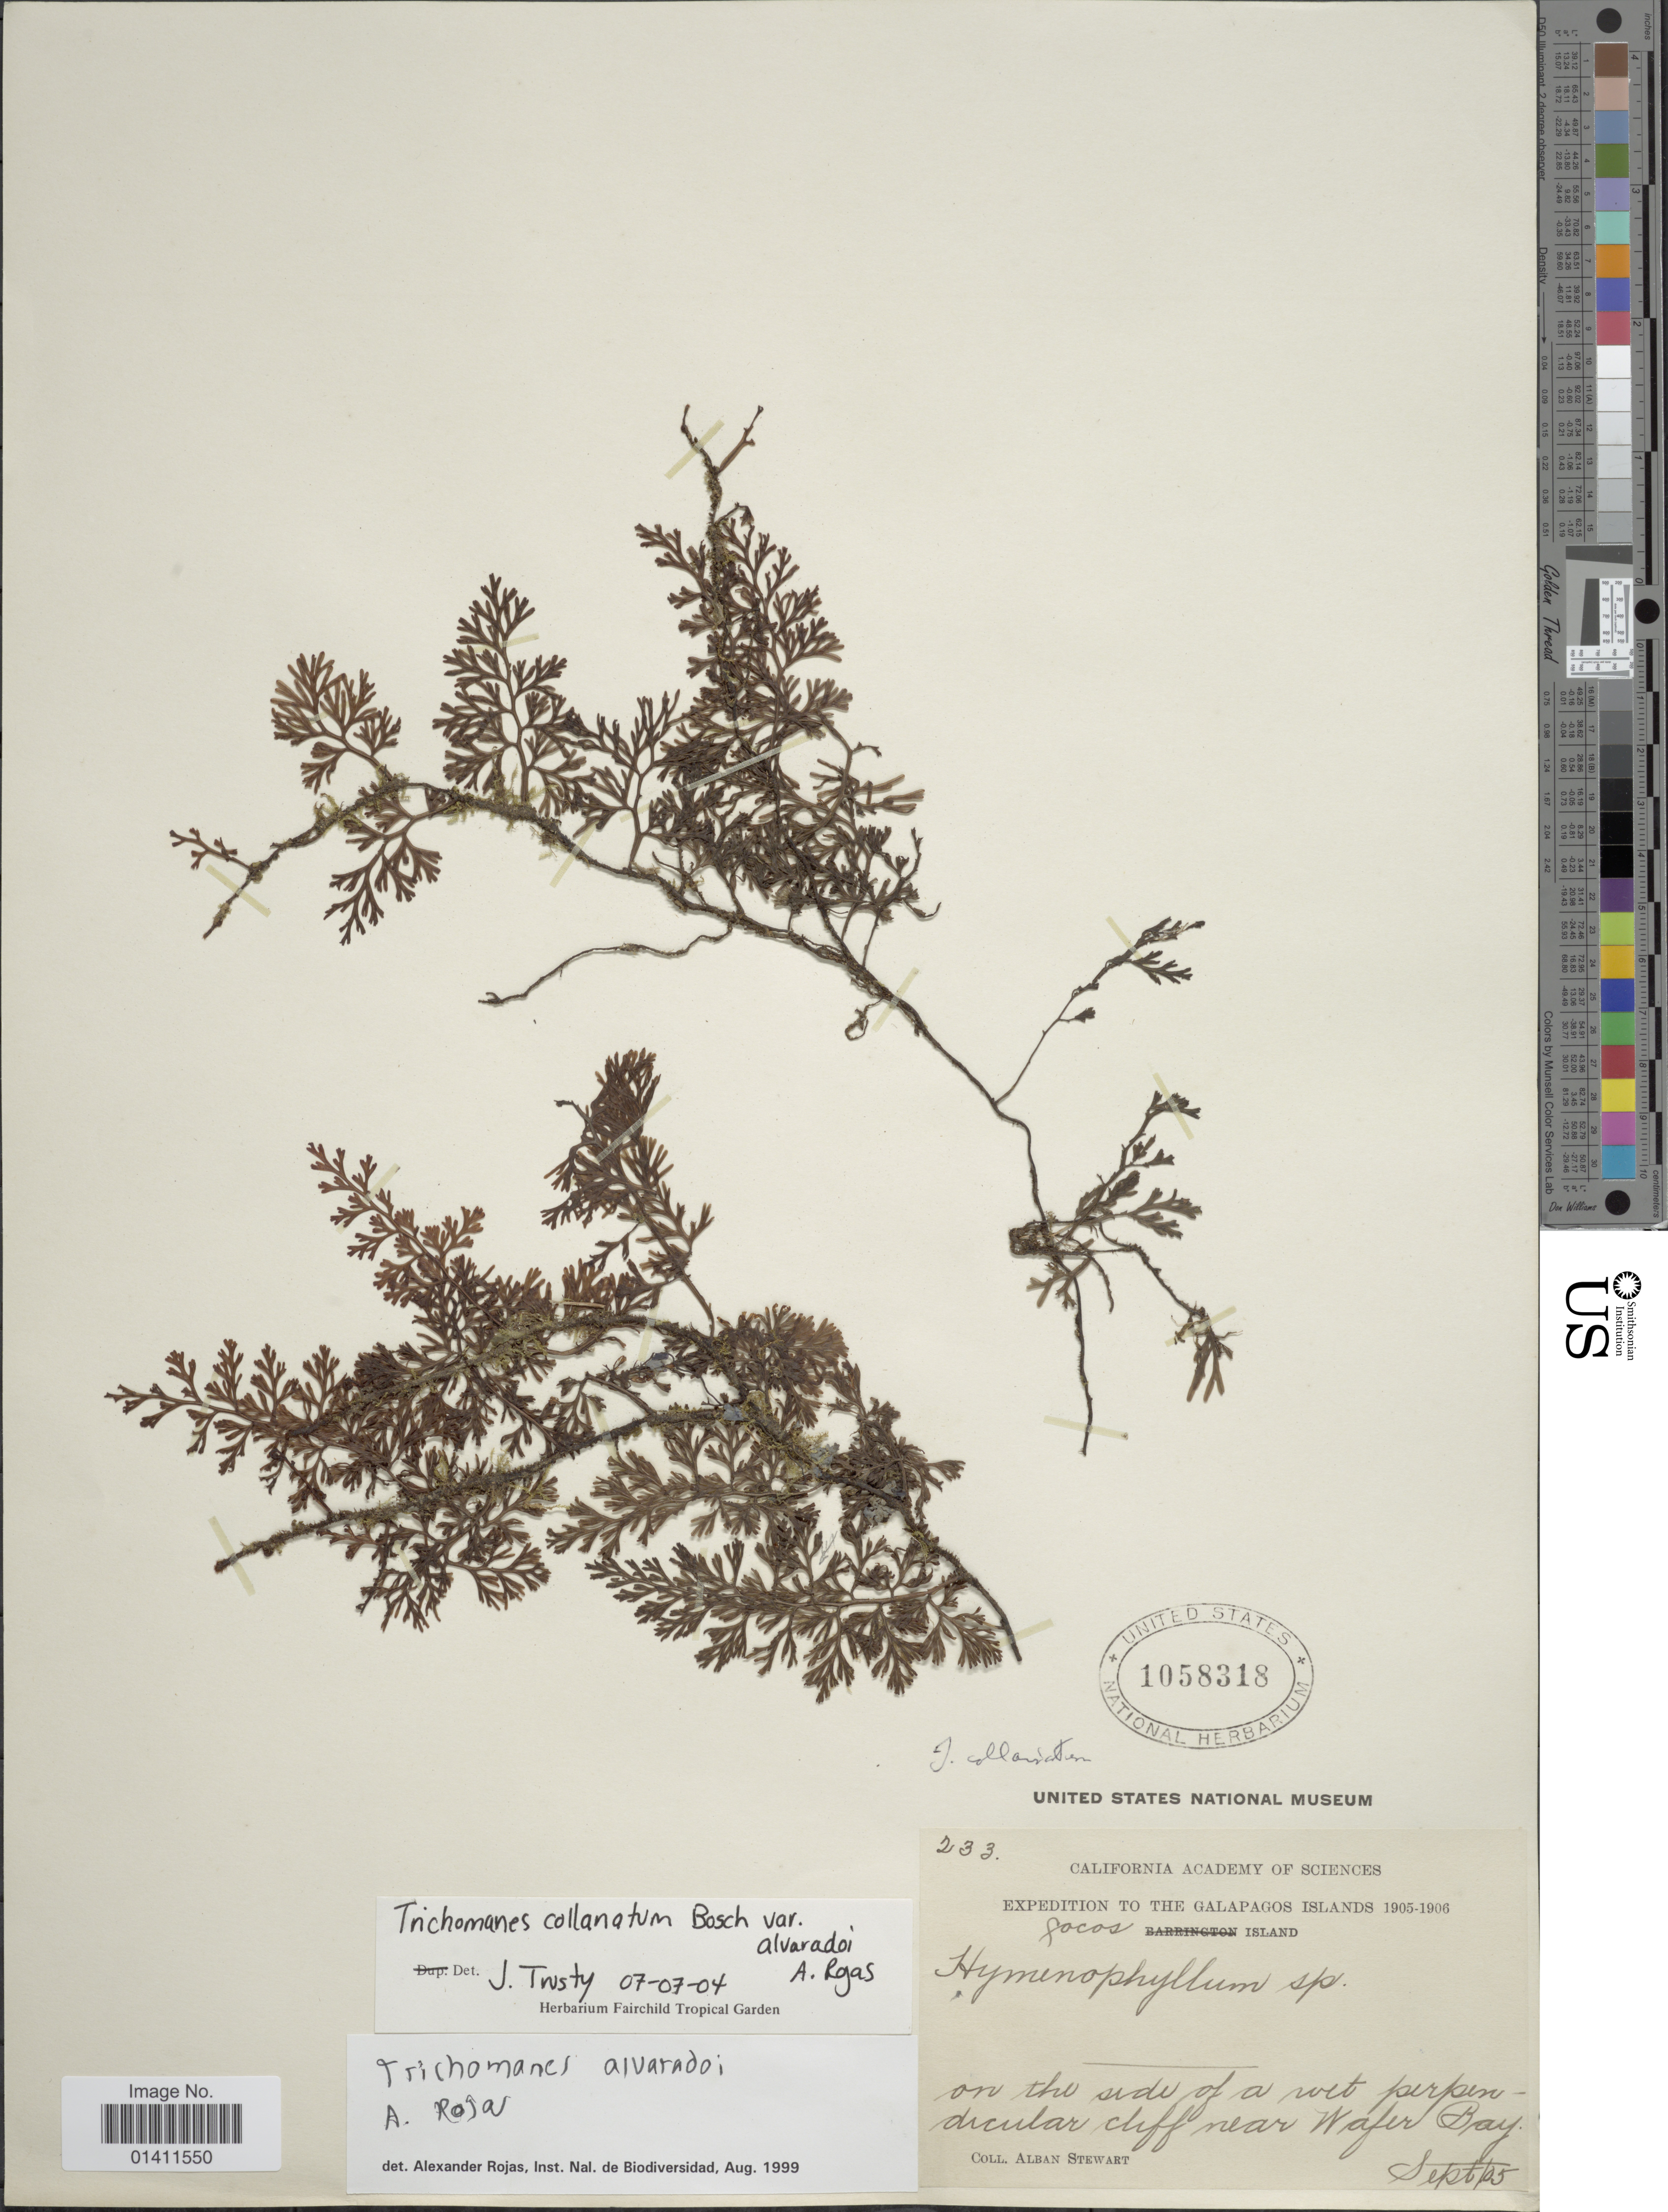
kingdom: Plantae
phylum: Tracheophyta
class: Polypodiopsida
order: Hymenophyllales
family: Hymenophyllaceae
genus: Vandenboschia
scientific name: Vandenboschia collariata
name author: (Bosch) Ebihara & K. Iwats.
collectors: A. Stewart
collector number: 233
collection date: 1905-09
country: Costa Rica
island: Cocos Island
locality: Cocos Island. On the side of a wet perpendicular cliff near Wafer Bay.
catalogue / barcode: US 1058318